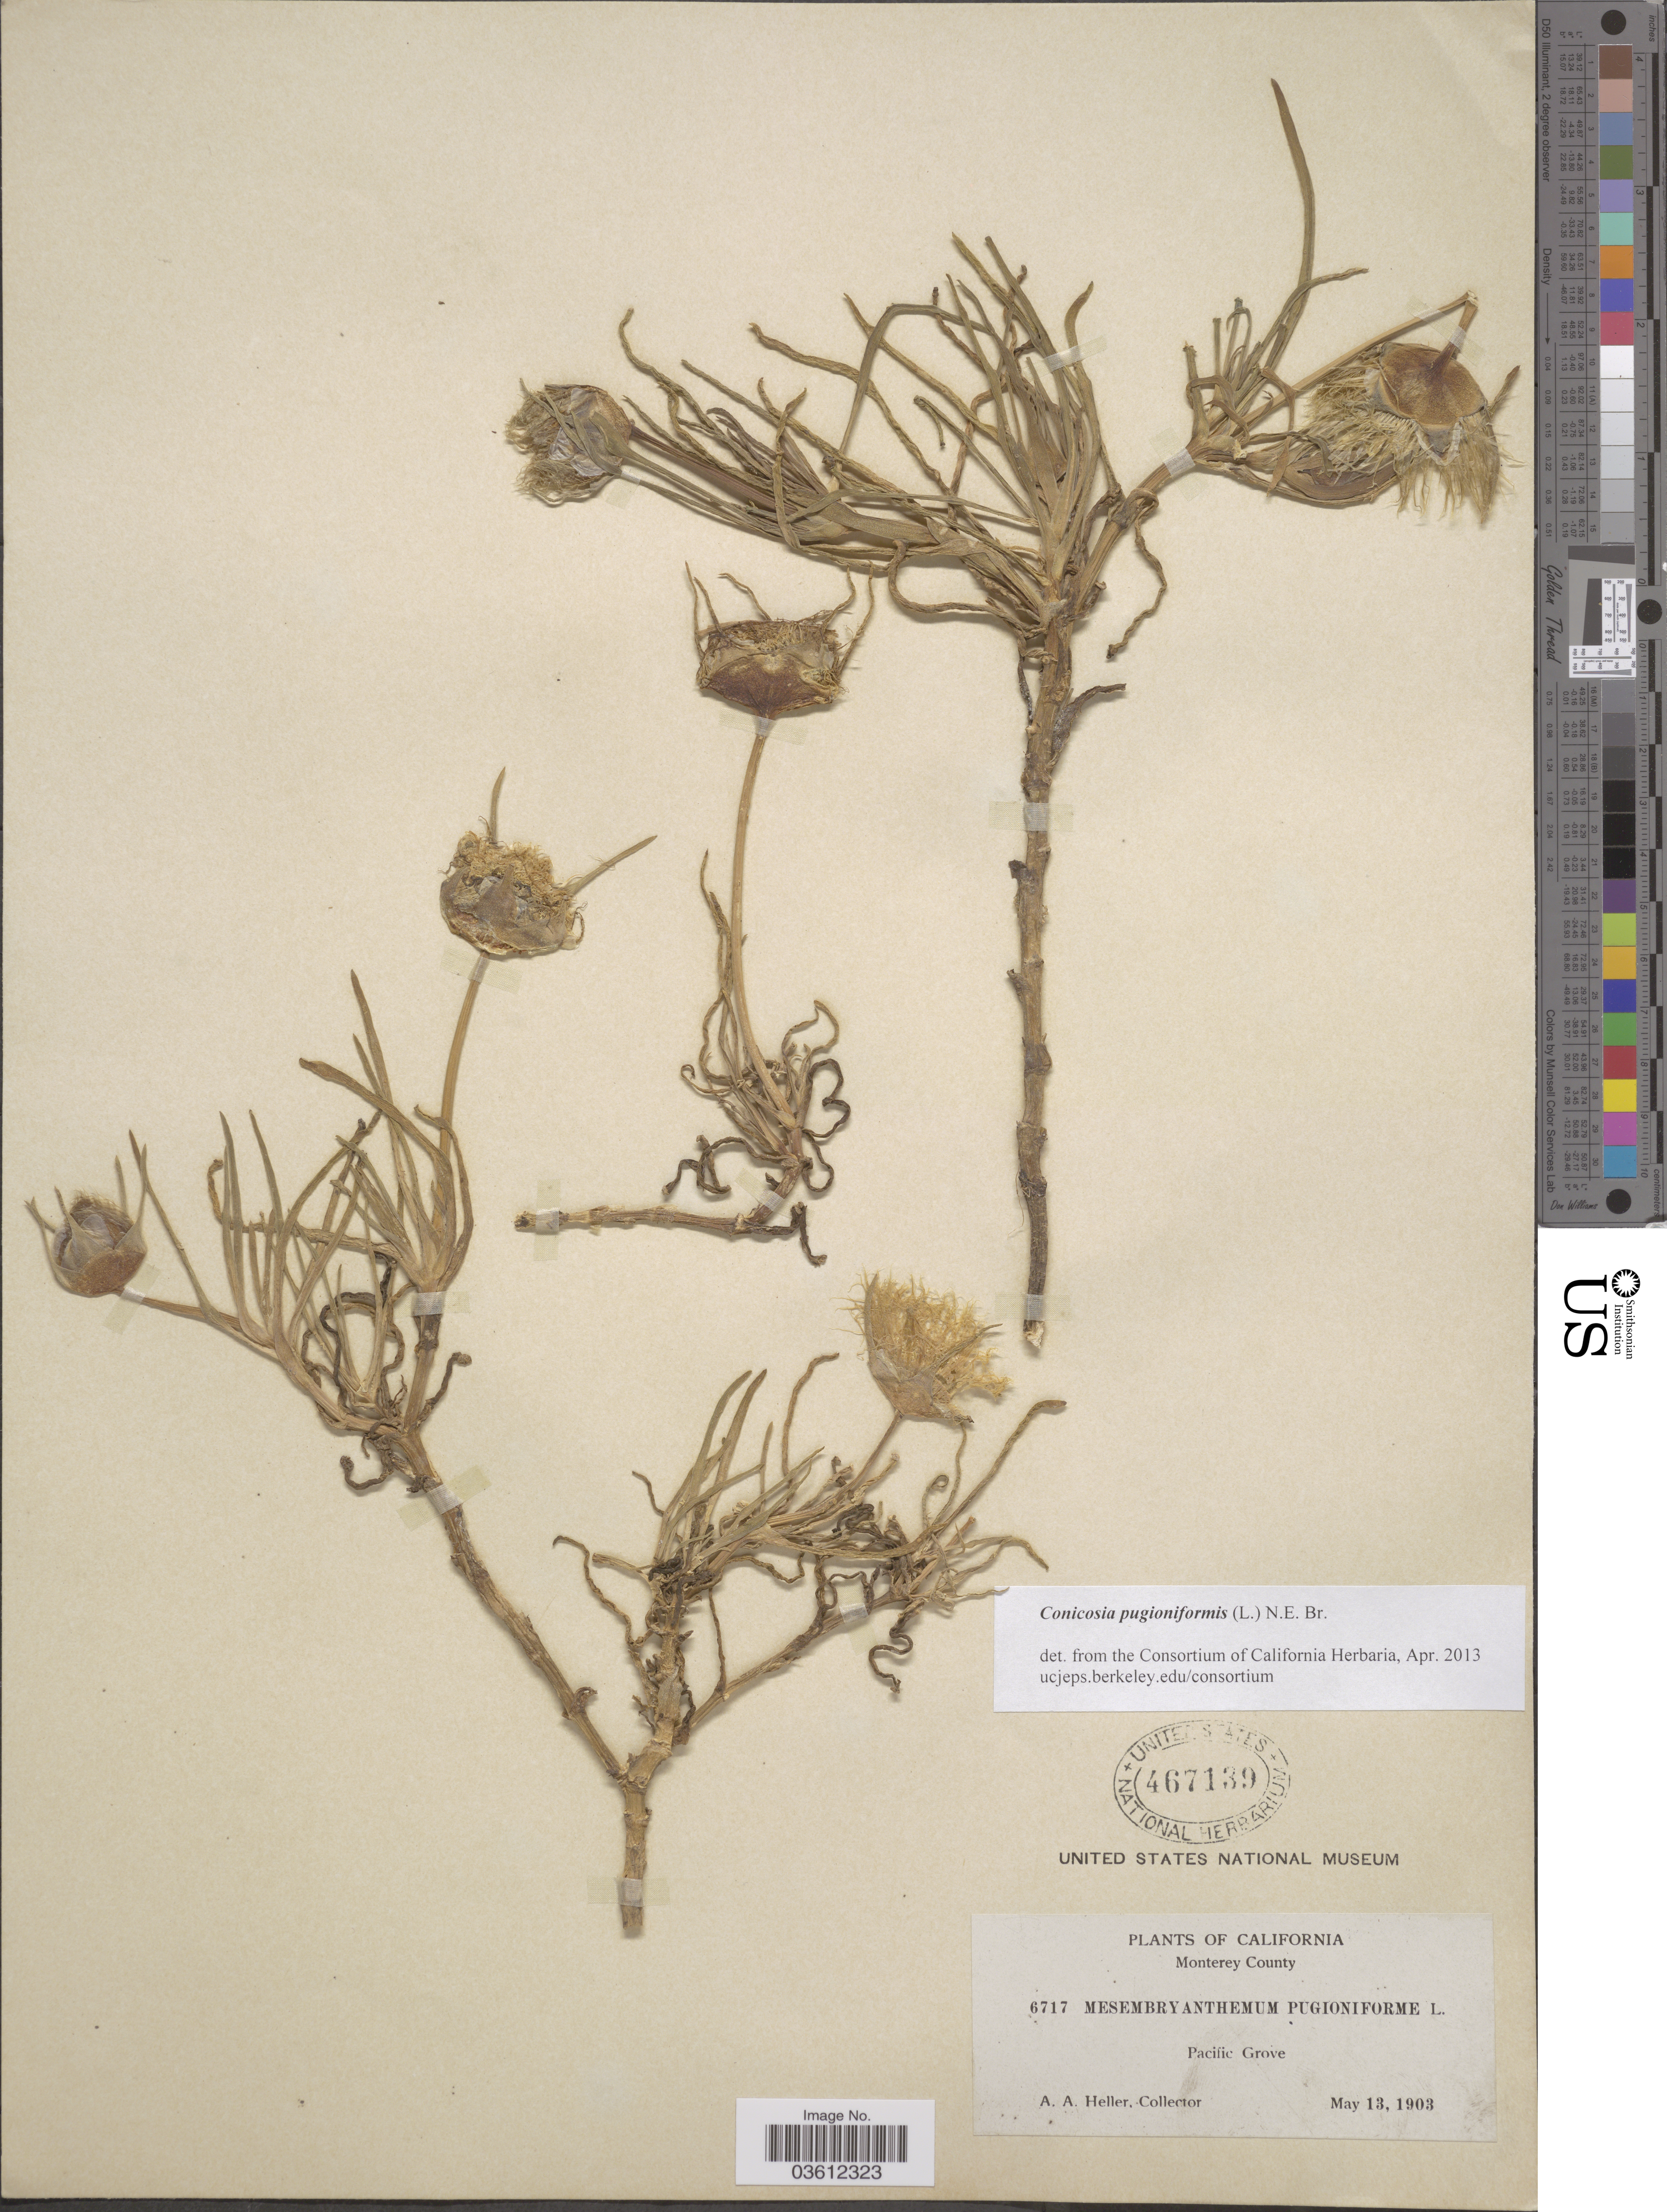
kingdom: Plantae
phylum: Tracheophyta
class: Magnoliopsida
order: Caryophyllales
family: Aizoaceae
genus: Conicosia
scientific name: Conicosia pugioniformis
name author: (L.) N.E. Br.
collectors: A. A. Heller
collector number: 6717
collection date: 1903-05-13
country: United States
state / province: California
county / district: Monterey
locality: Monterey County. Pacific Grove.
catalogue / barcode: US 467139